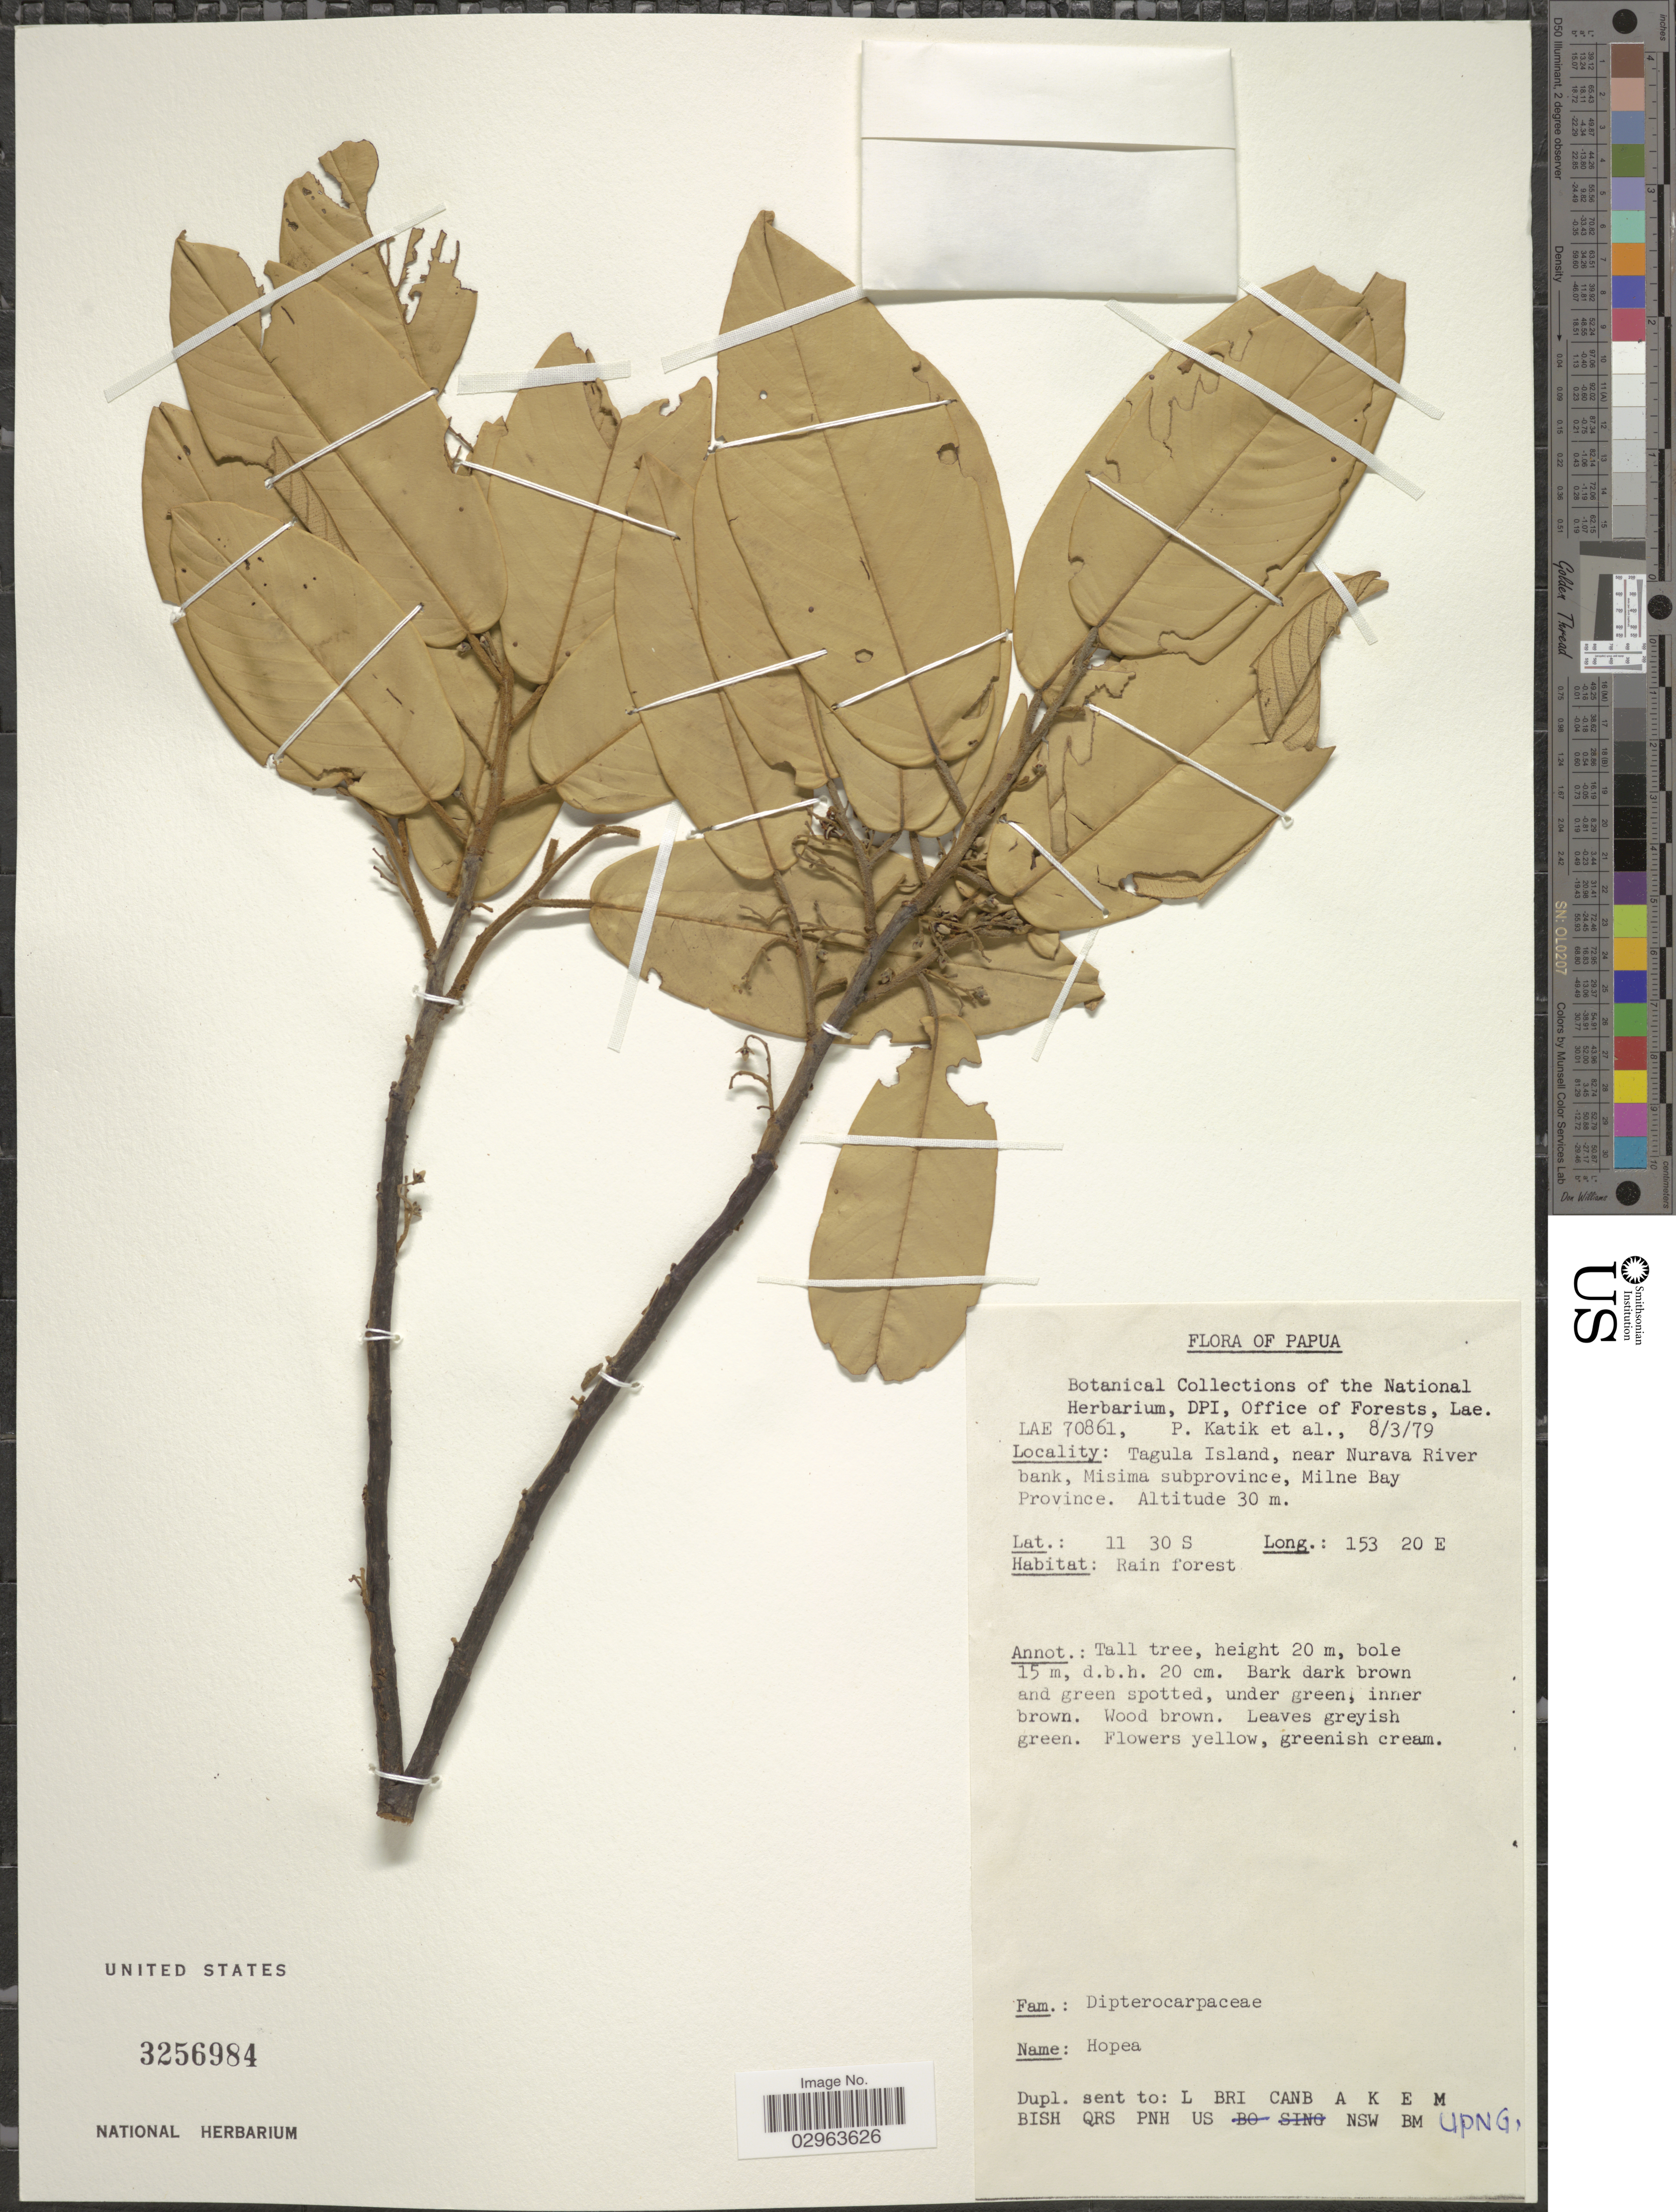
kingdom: Plantae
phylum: Tracheophyta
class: Magnoliopsida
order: Malvales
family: Dipterocarpaceae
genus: Hopea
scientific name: Hopea sp.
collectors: P. Katik & et al.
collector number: LAE 70861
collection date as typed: Transcribed d/m/y: 8/3/79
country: Papua New Guinea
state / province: Milne Bay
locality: Papua. Tagula Island, near Nurava River bank, Misima subprovince.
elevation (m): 30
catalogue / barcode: US 3256984